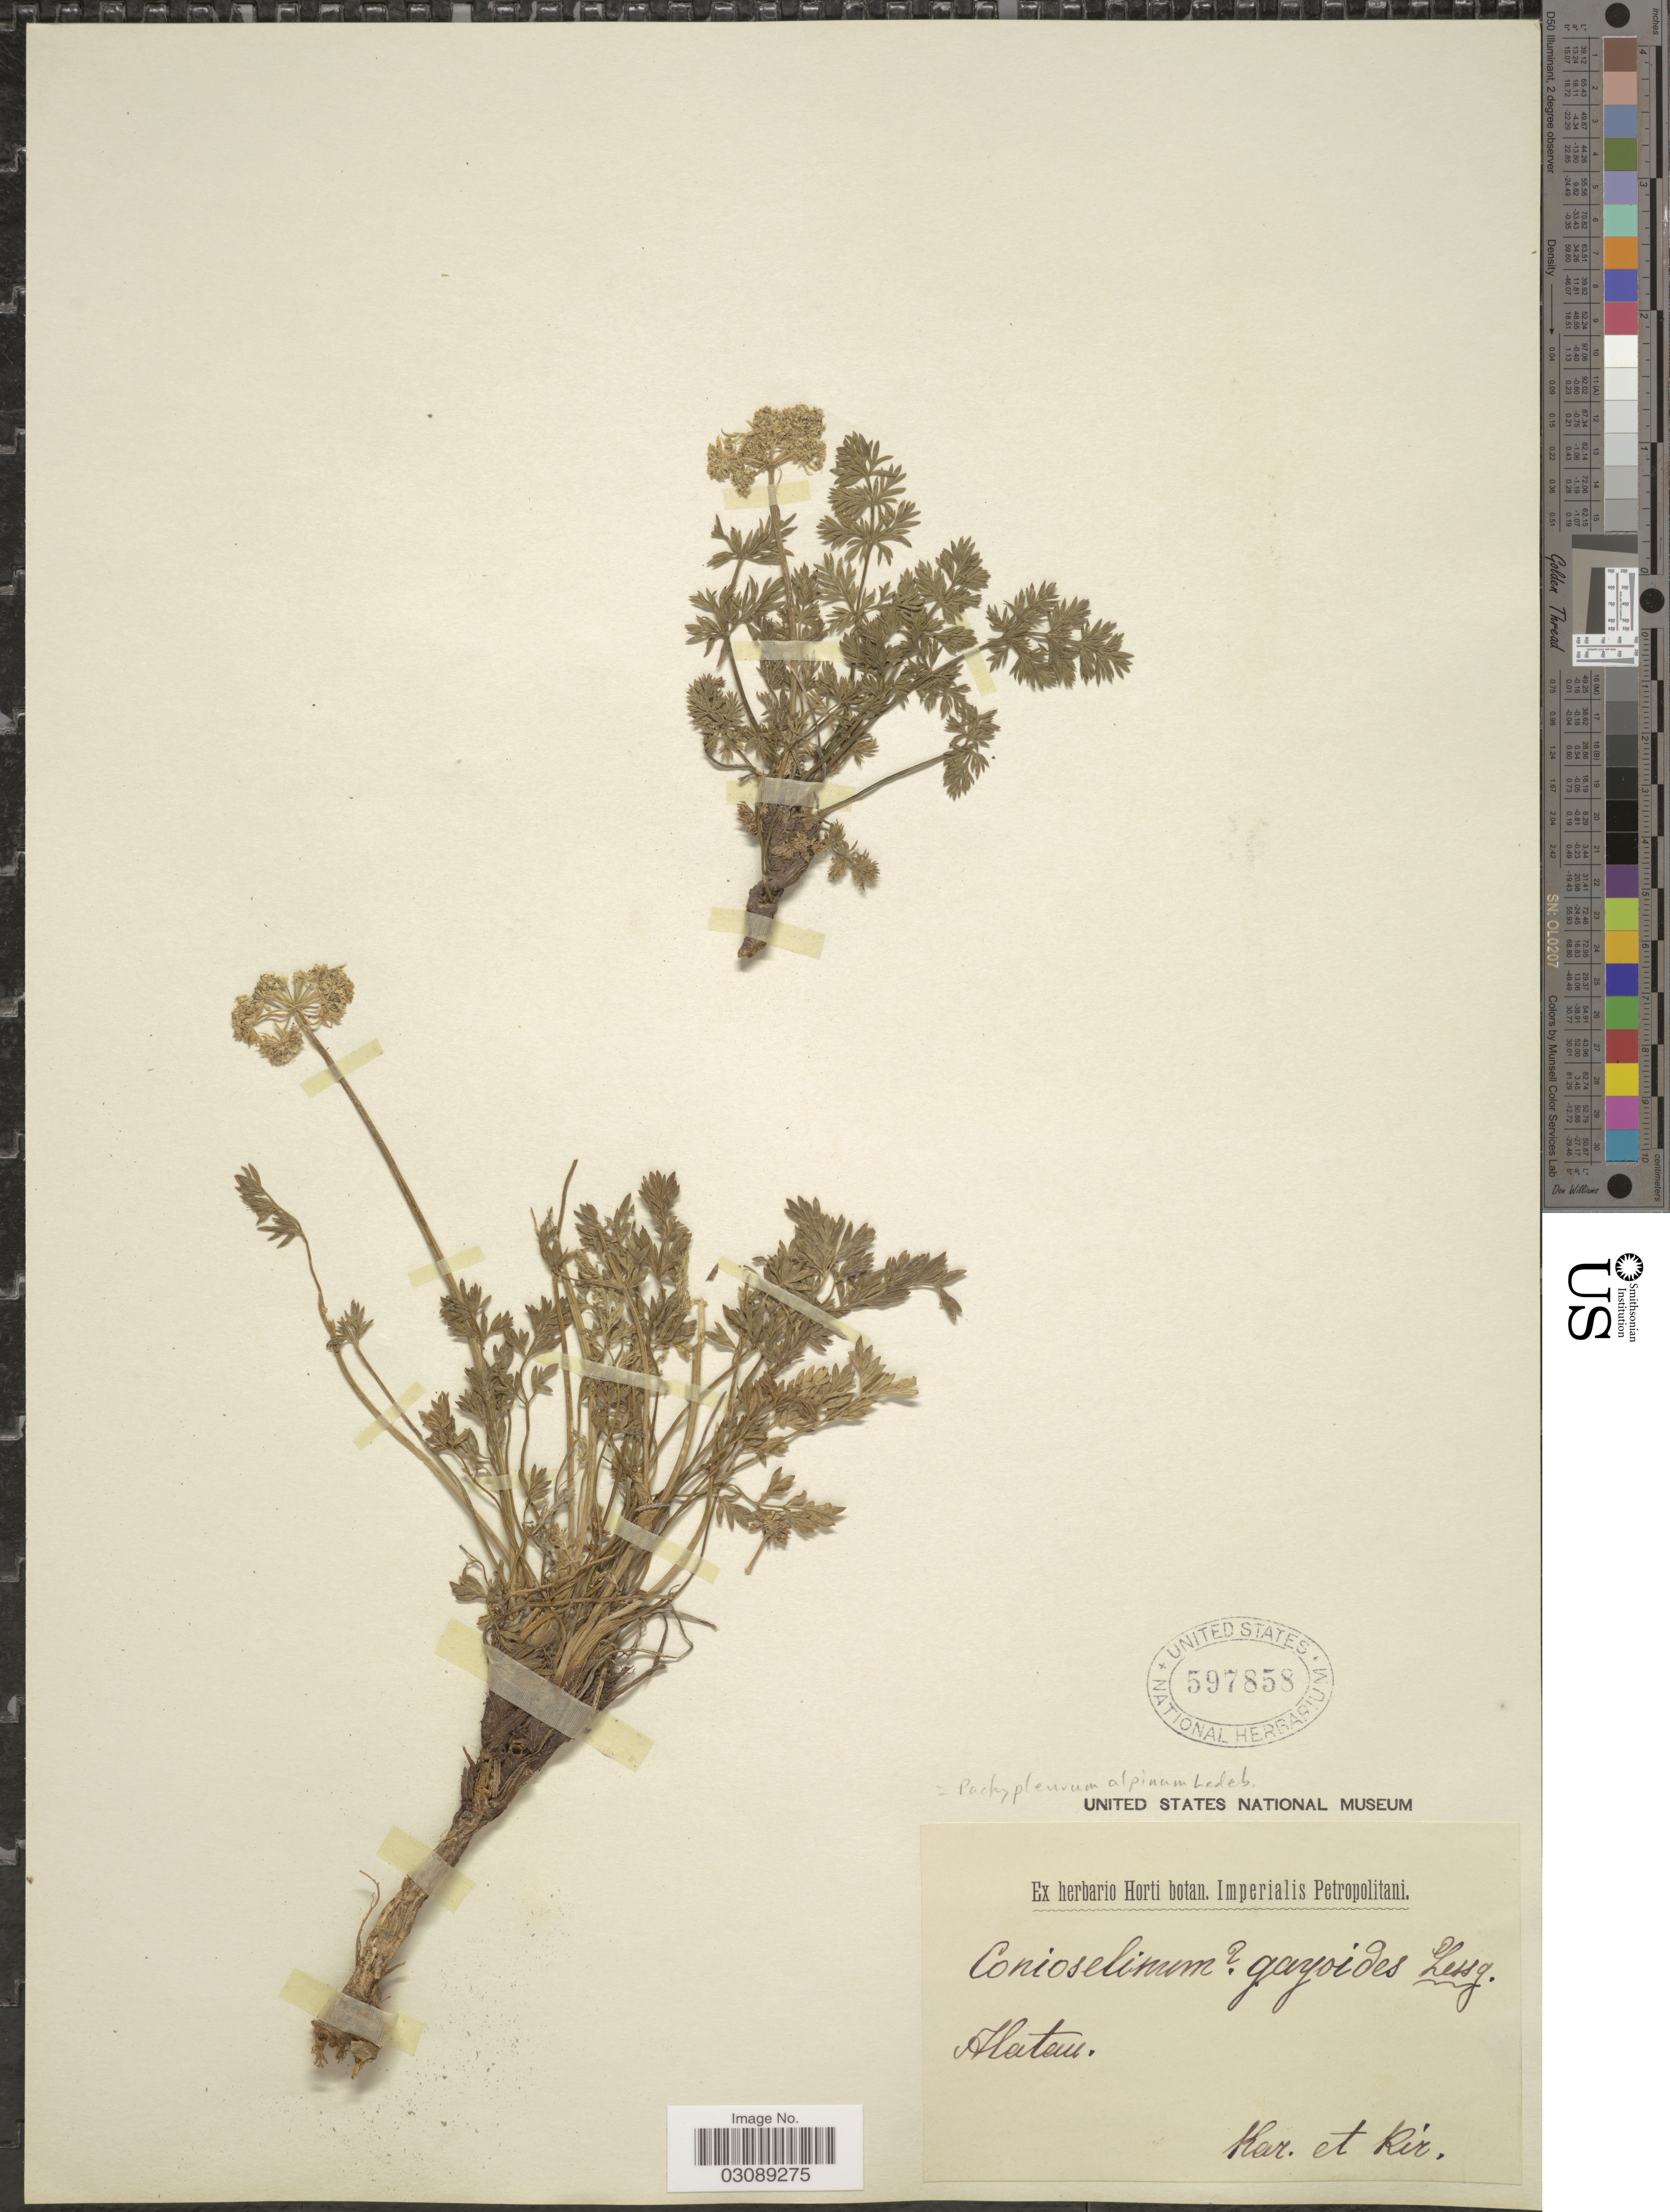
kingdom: Plantae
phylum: Tracheophyta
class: Magnoliopsida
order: Apiales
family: Apiaceae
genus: Pachypleurum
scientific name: Pachypleurum alpinum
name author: Ledeb.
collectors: Kar. & Kir.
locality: Alatau.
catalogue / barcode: US 597858